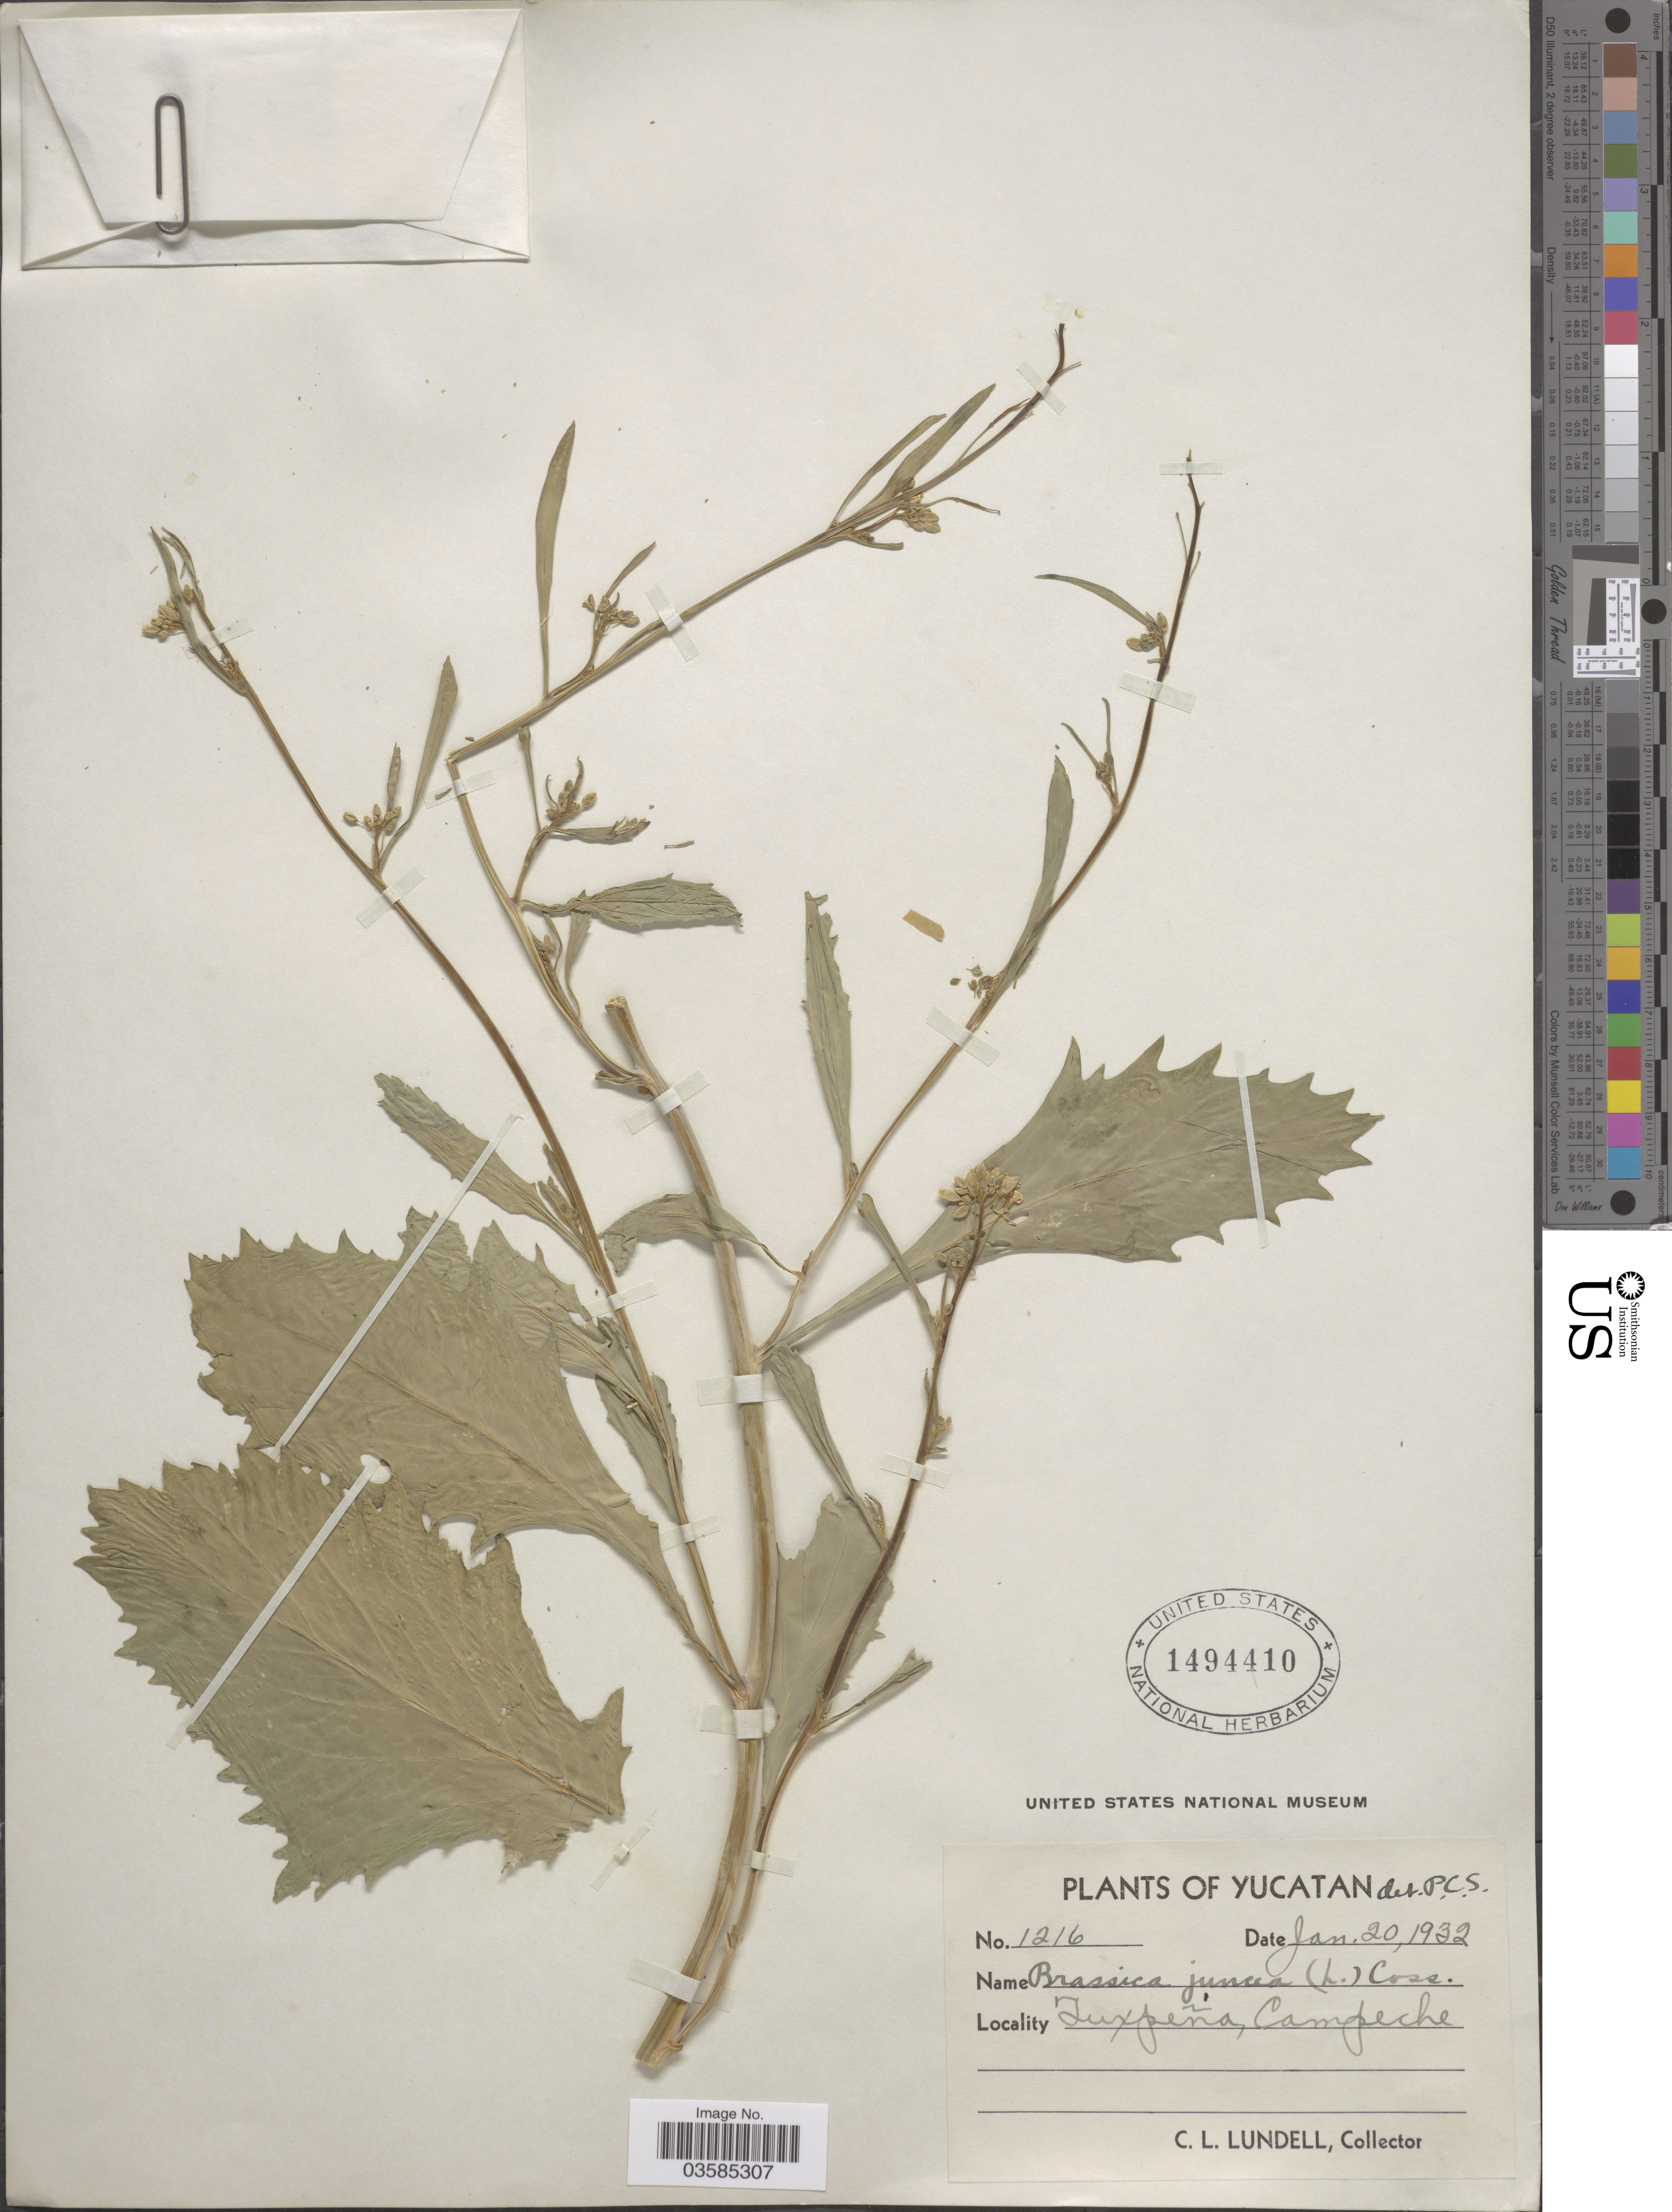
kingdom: Plantae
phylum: Tracheophyta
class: Magnoliopsida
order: Brassicales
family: Brassicaceae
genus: Brassica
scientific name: Brassica juncea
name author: (L.) Czern.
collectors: C. L. Lundell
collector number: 1216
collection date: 1932-01-20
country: Mexico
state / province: Yucatán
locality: Tuxpeña, Campeche.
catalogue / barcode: US 1494410